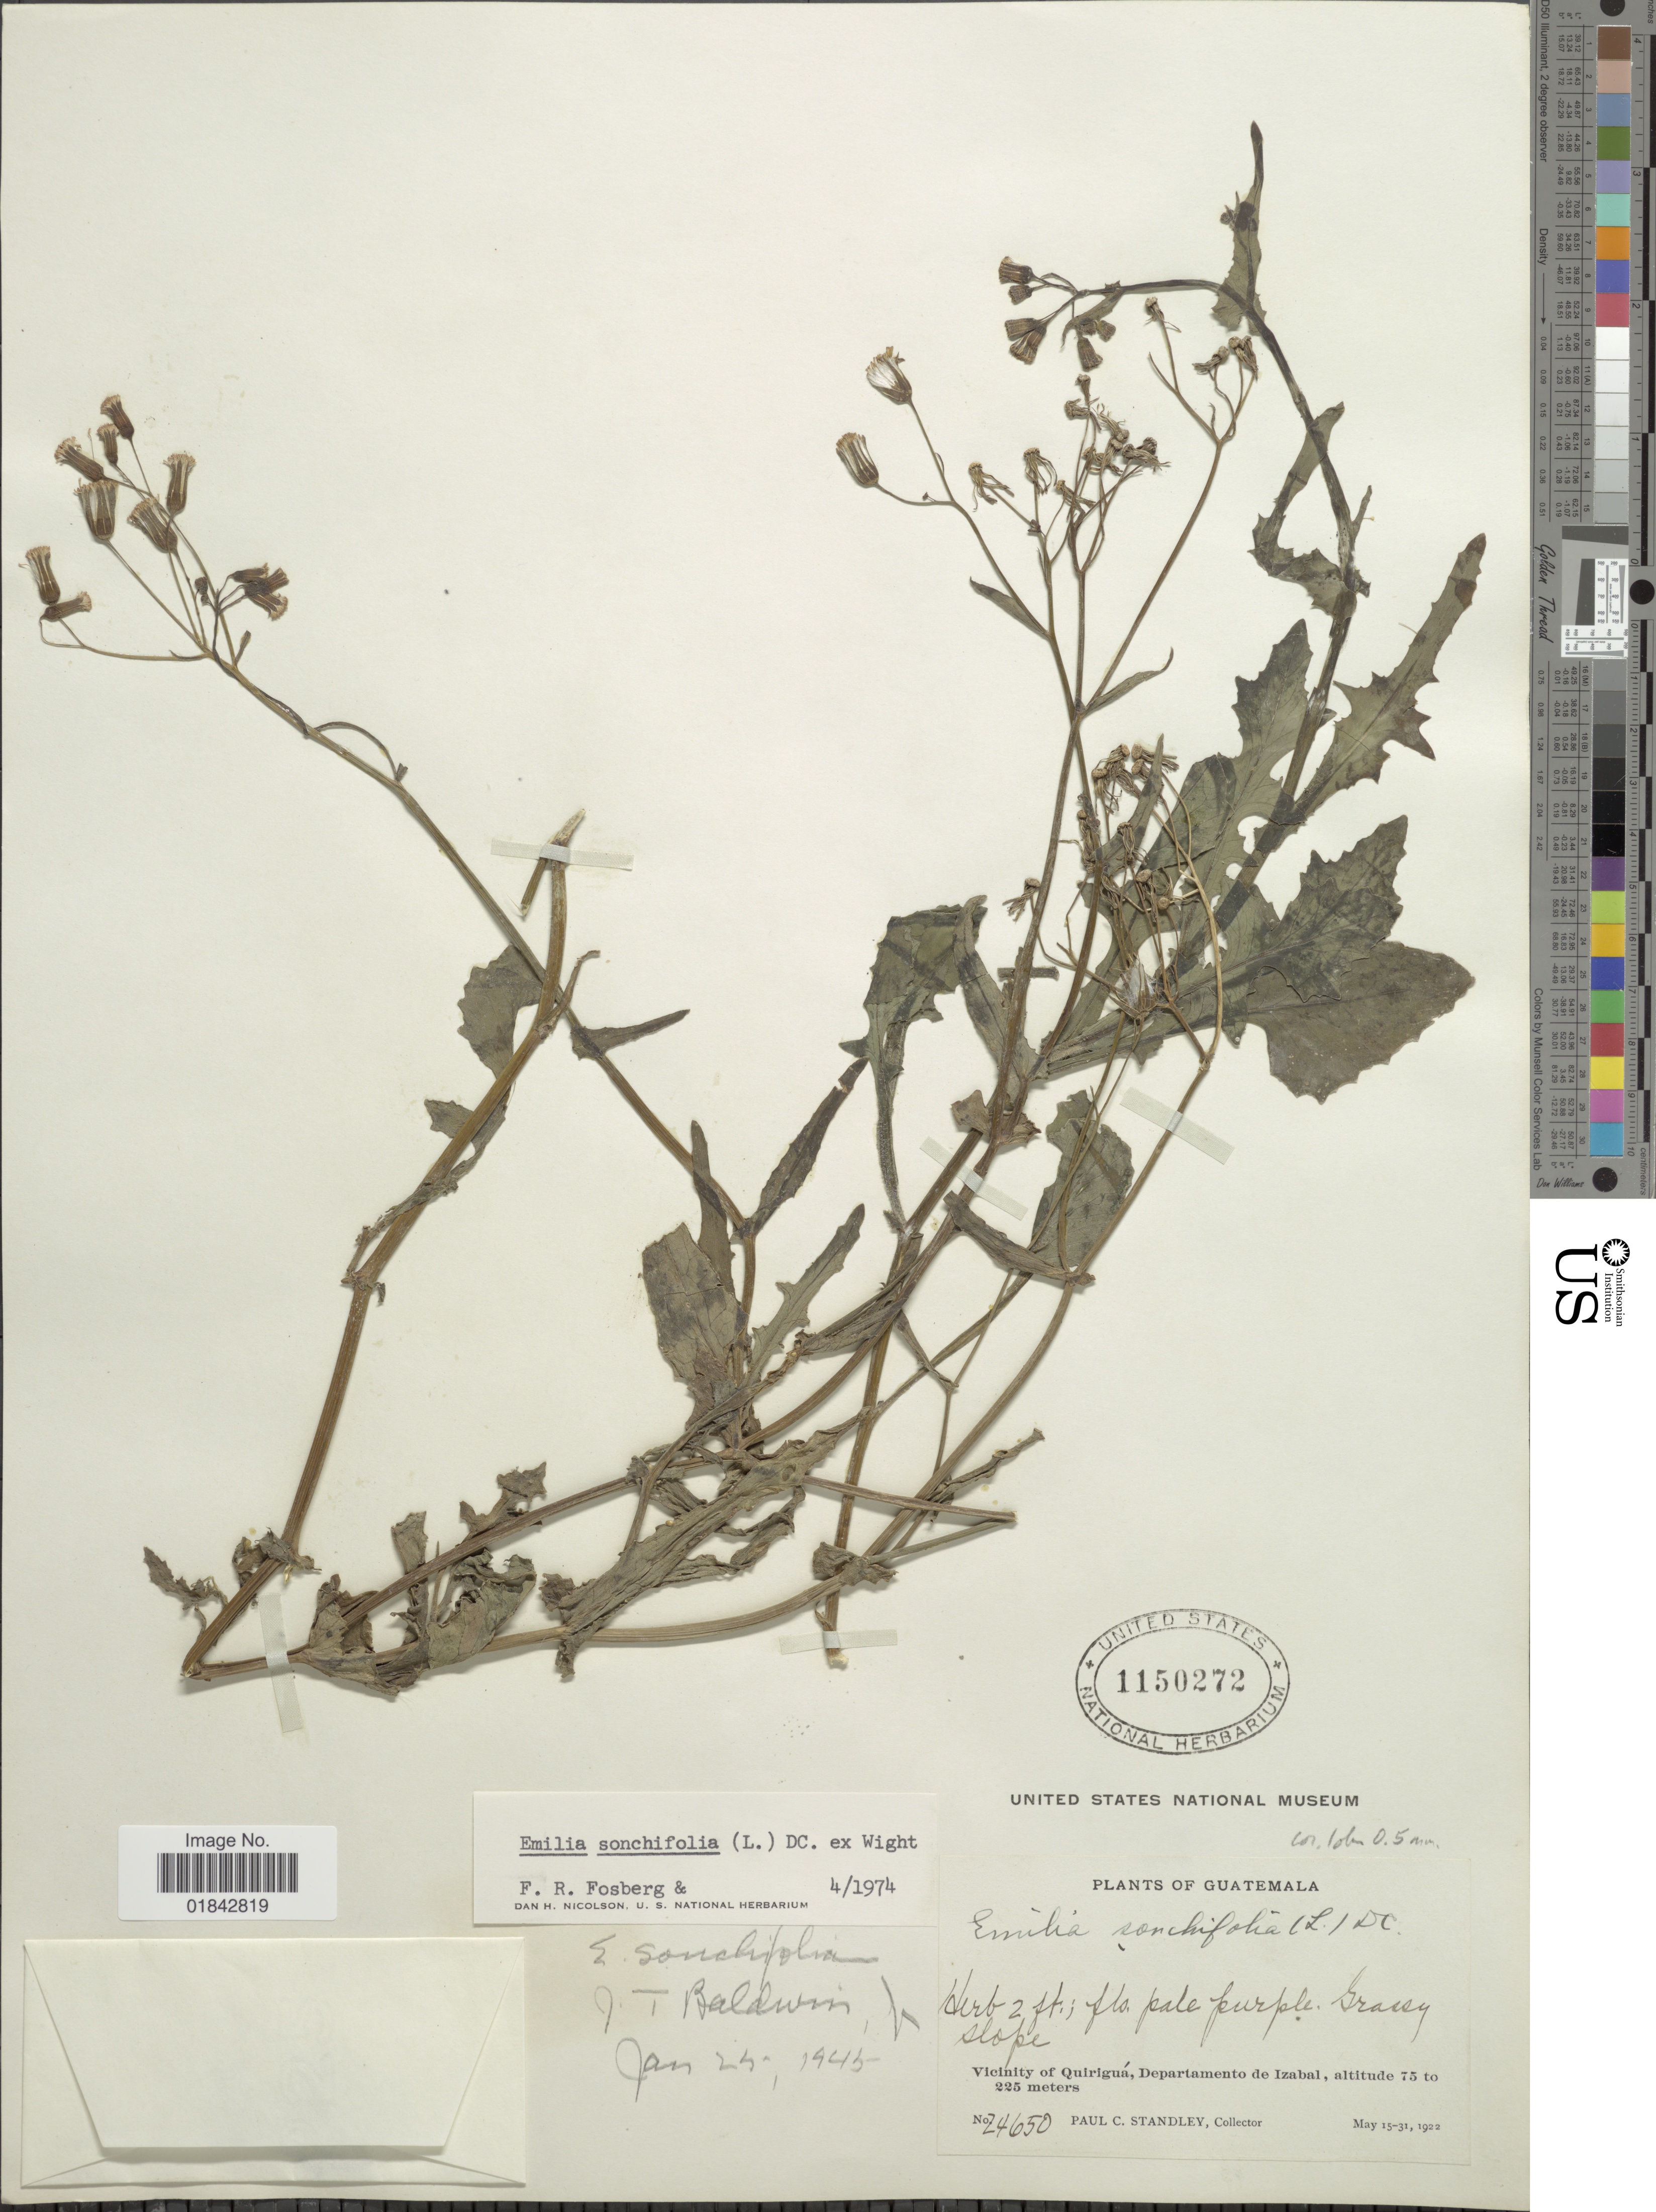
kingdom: Plantae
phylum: Tracheophyta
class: Magnoliopsida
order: Asterales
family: Asteraceae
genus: Emilia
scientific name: Emilia sonchifolia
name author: (L.) DC.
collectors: P. C. Standley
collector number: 24650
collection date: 1922-05-15/1922-05-31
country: Guatemala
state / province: Izabal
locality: Grassy slope, vicinity of Quiriguá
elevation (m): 75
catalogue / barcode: US 1150272